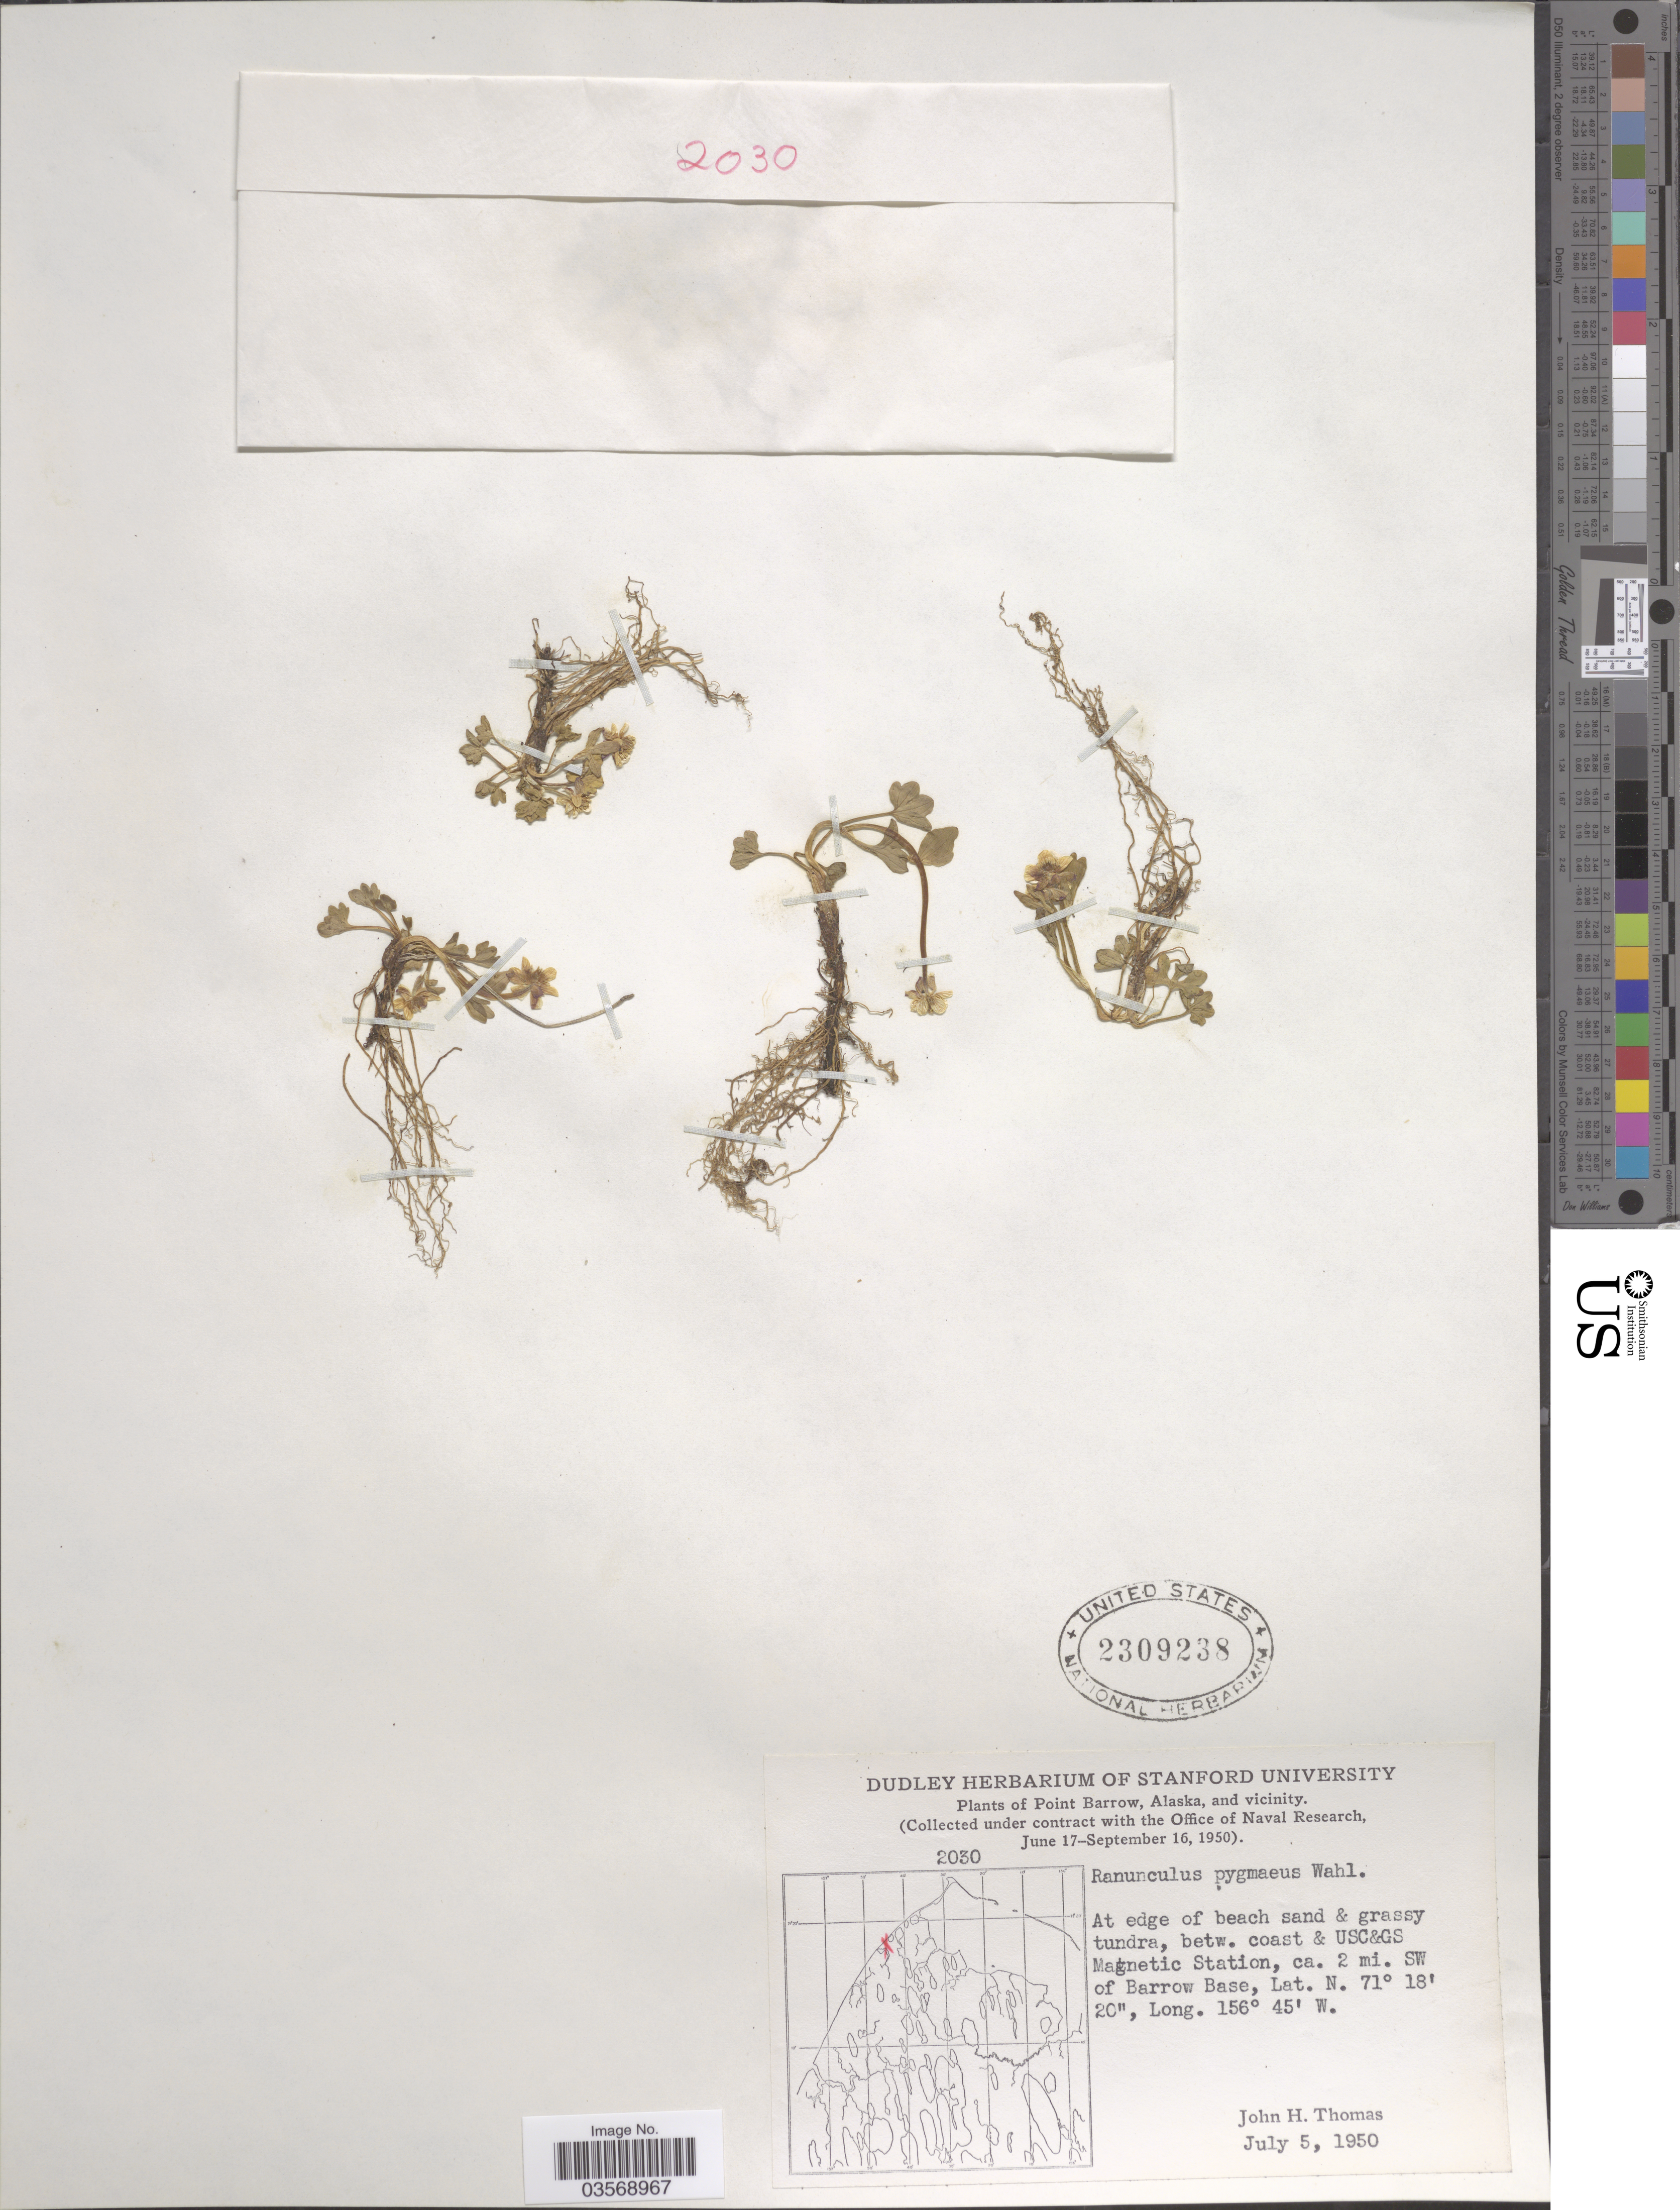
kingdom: Plantae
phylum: Tracheophyta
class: Magnoliopsida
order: Ranunculales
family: Ranunculaceae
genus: Ranunculus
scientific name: Ranunculus pygmaeus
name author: Wahlenb.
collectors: J. H. Thomas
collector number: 2030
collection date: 1950-07-05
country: United States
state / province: Alaska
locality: Point Barrow, Alaska, and vicinity. Betw. coast & USC&GS Magnetic Station, ca. 2 mi. SW of Barrow Base.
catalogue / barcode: US 2309238